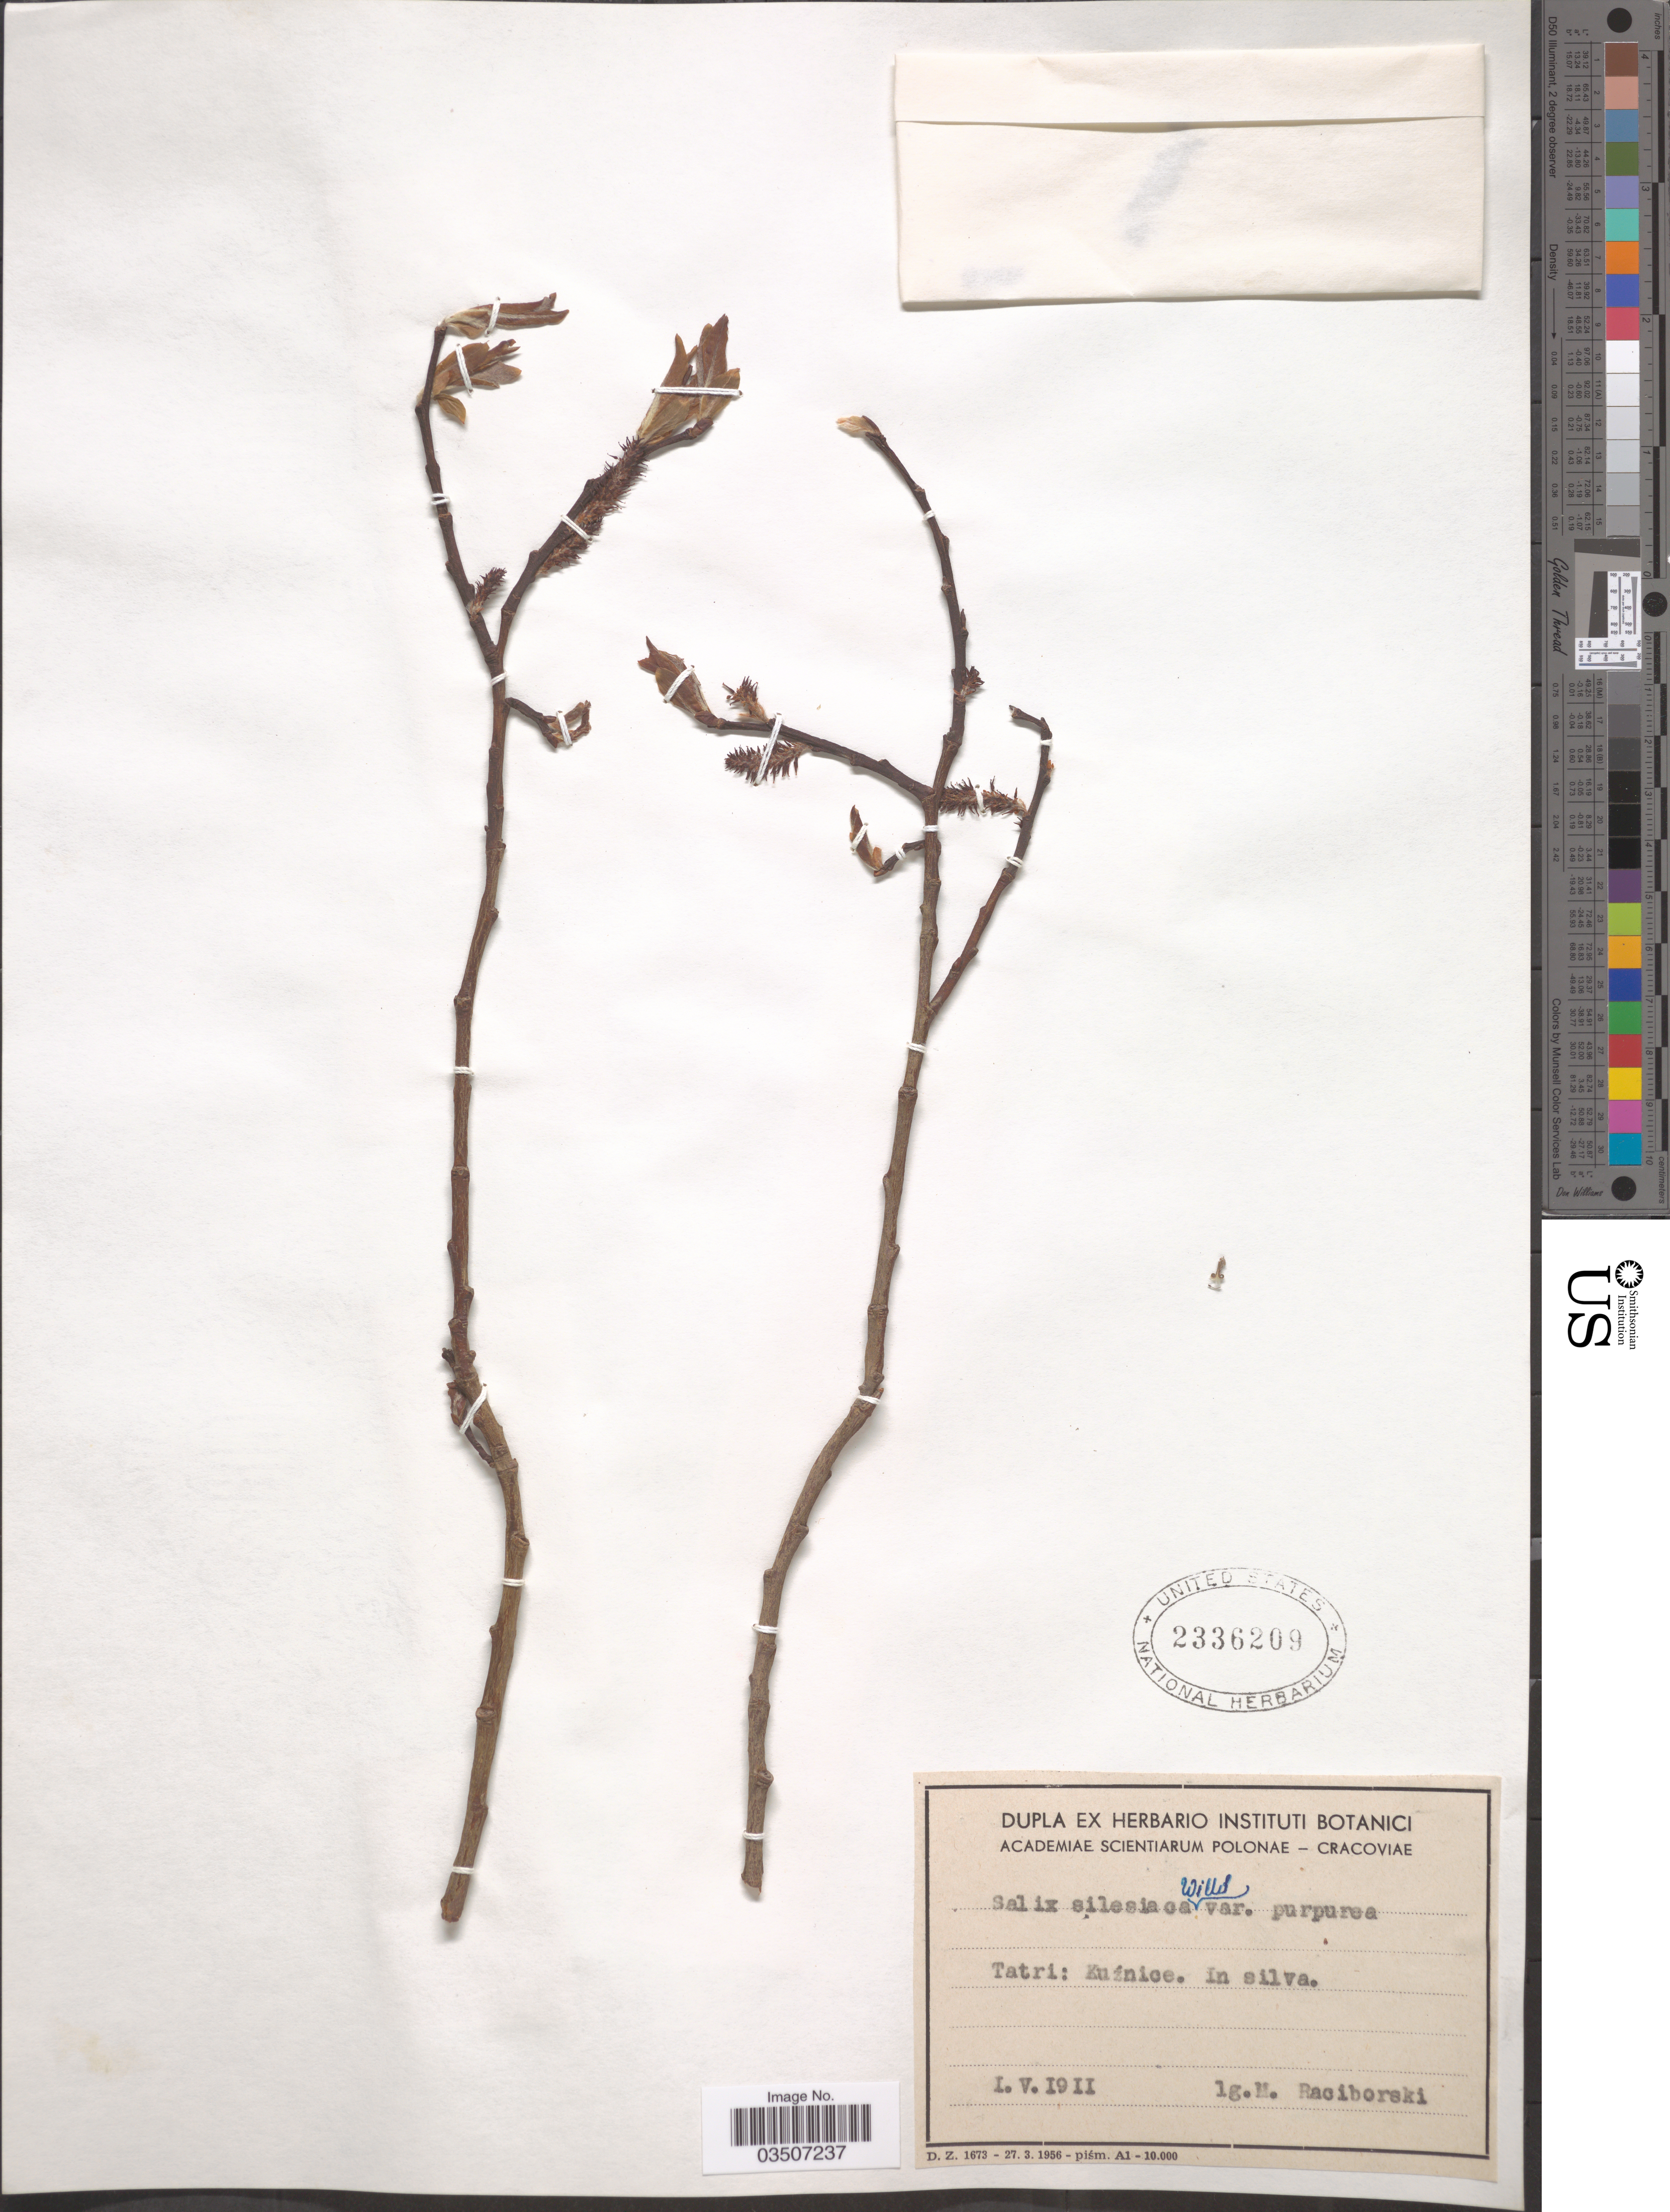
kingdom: Plantae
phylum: Tracheophyta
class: Magnoliopsida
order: Malpighiales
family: Salicaceae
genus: Salix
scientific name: Salix silesiaca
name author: Willd.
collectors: M. Raciborski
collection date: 1911-05-01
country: Poland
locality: Tatri: Kuznice.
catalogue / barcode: US 2336209